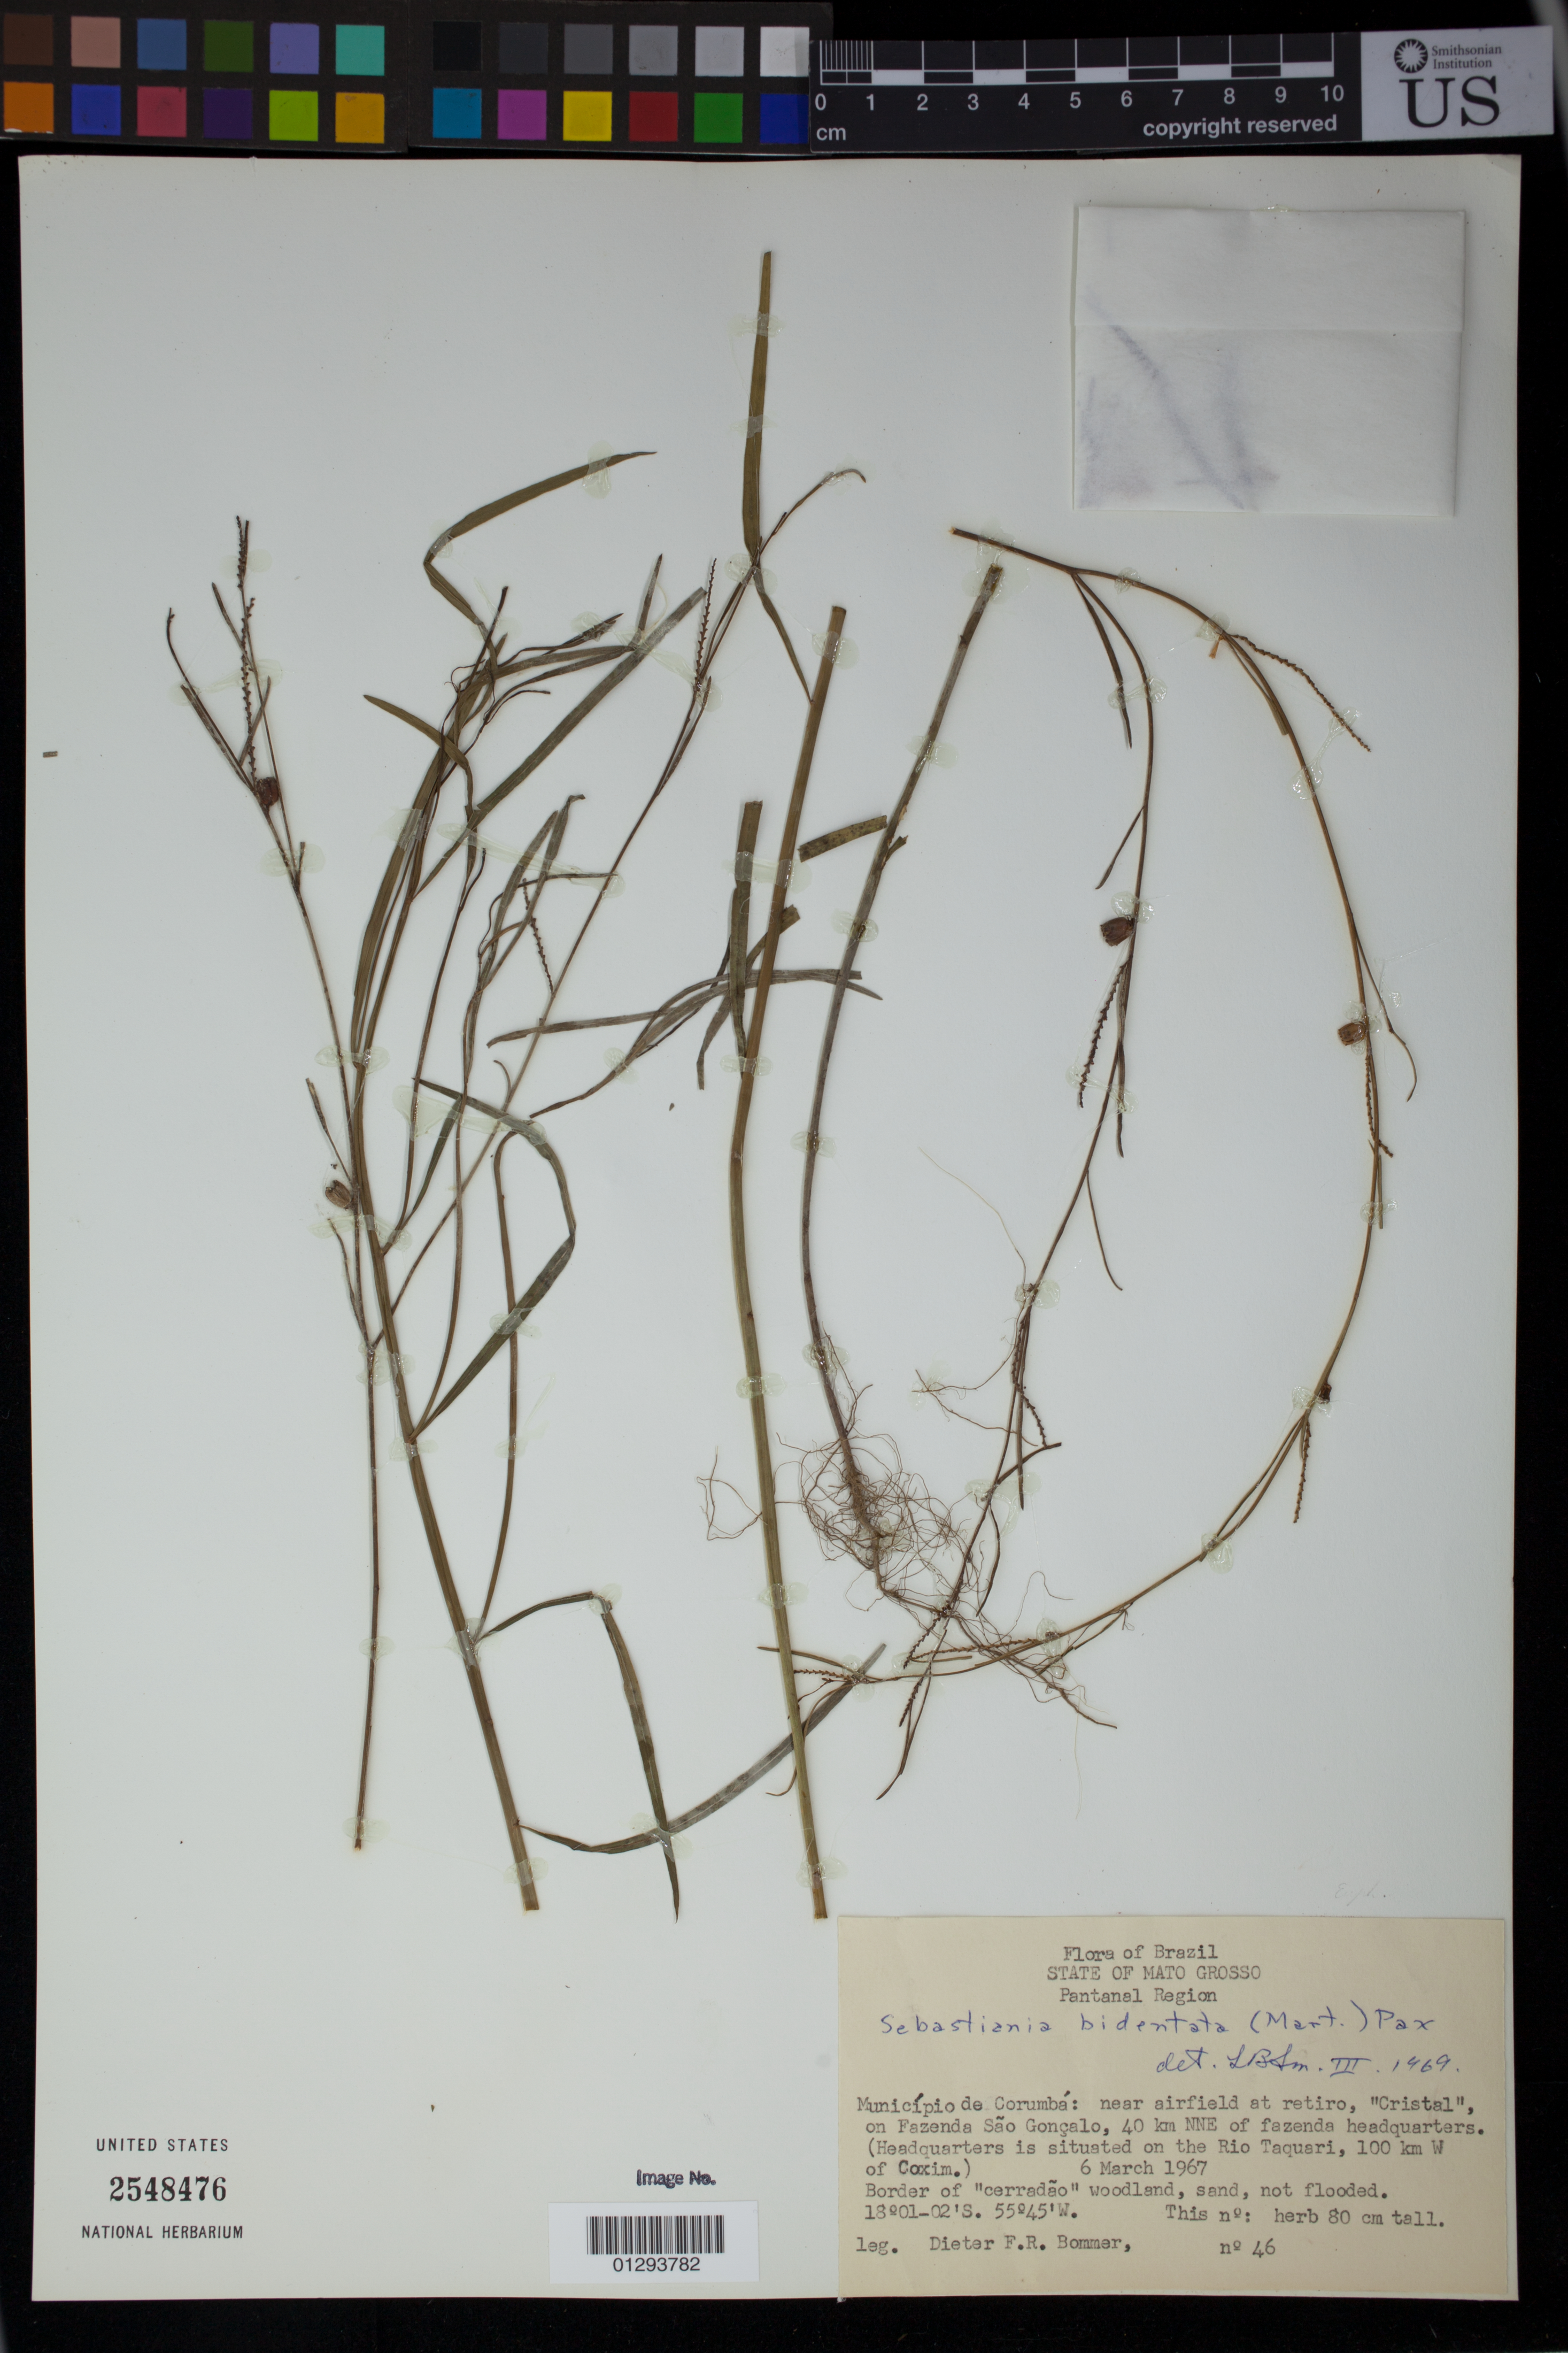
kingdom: Plantae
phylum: Tracheophyta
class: Magnoliopsida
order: Malpighiales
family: Euphorbiaceae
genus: Sebastiania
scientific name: Sebastiania bidentata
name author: (Mart. & Zucc.) Pax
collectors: D. Bommer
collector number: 46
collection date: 1967-03-06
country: Brazil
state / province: Mato Grosso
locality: Pantanal Region.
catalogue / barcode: US 2548476